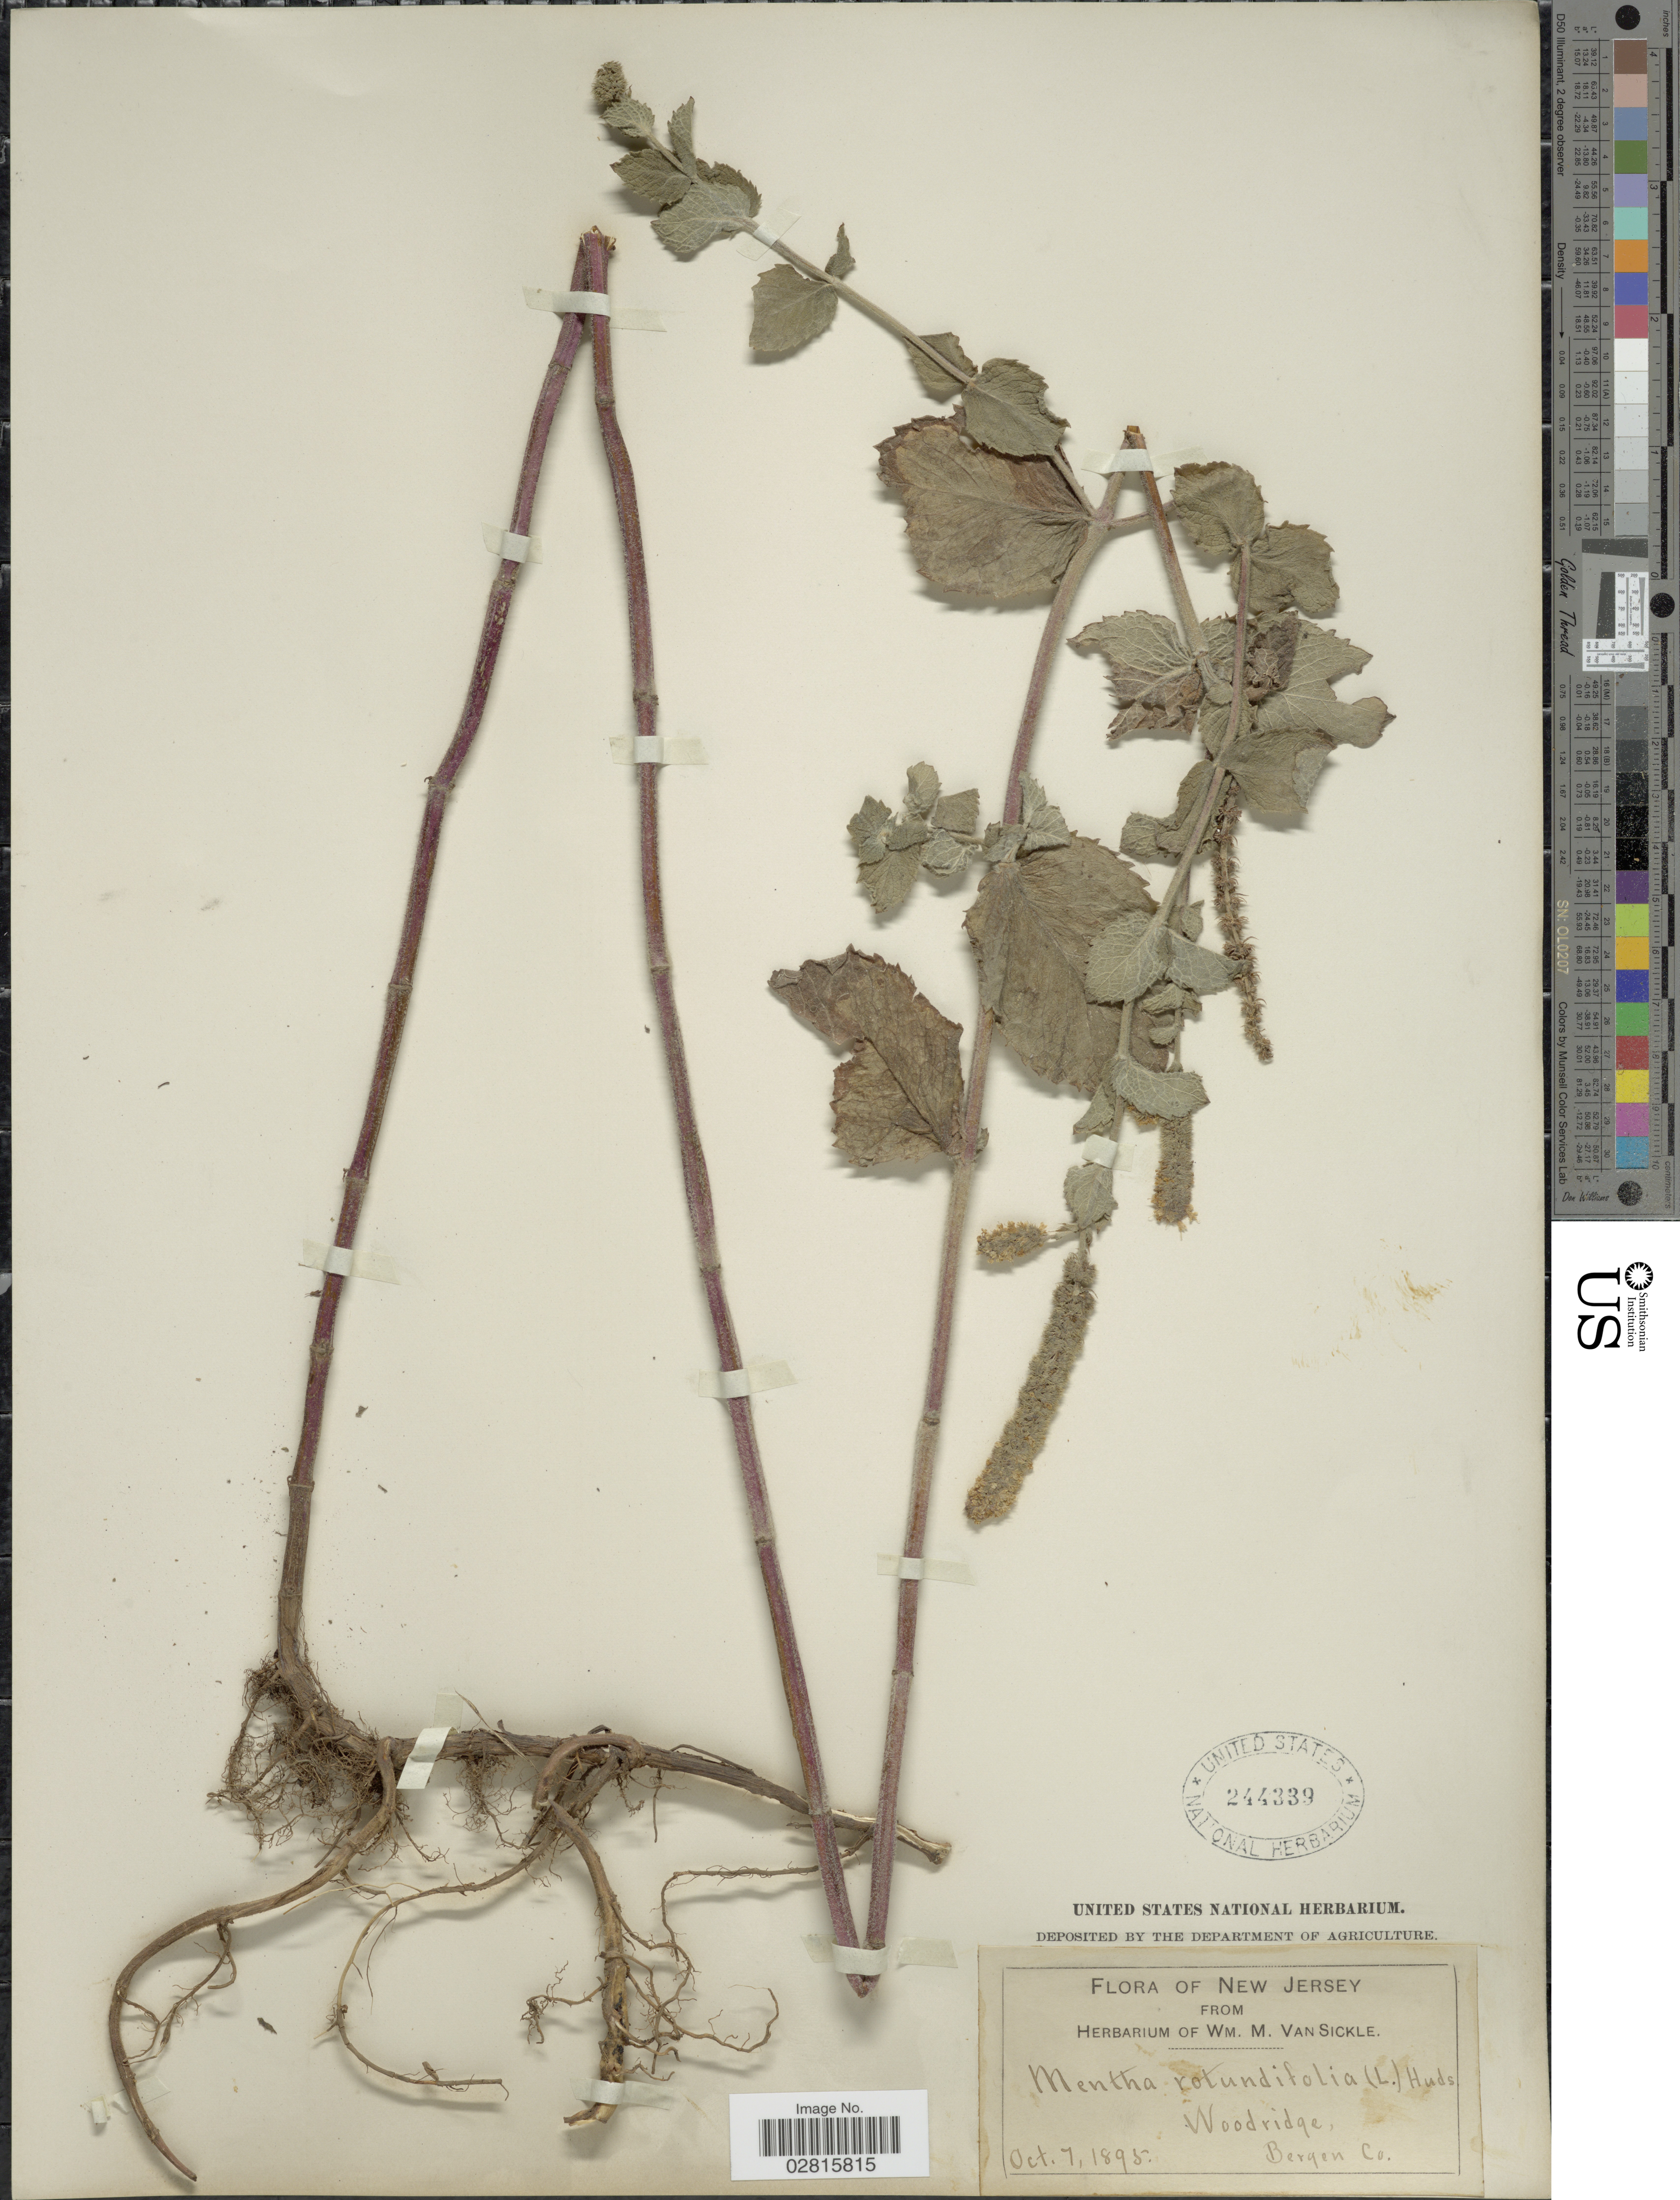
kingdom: Plantae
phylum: Tracheophyta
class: Magnoliopsida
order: Lamiales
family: Lamiaceae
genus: Mentha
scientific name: Mentha rotundifolia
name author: (L.) Huds.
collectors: ex herb. Wm. M. Van Sickle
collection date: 1895-10-07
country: United States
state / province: New Jersey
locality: Woodridge, Bergen Co.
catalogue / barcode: US 244339